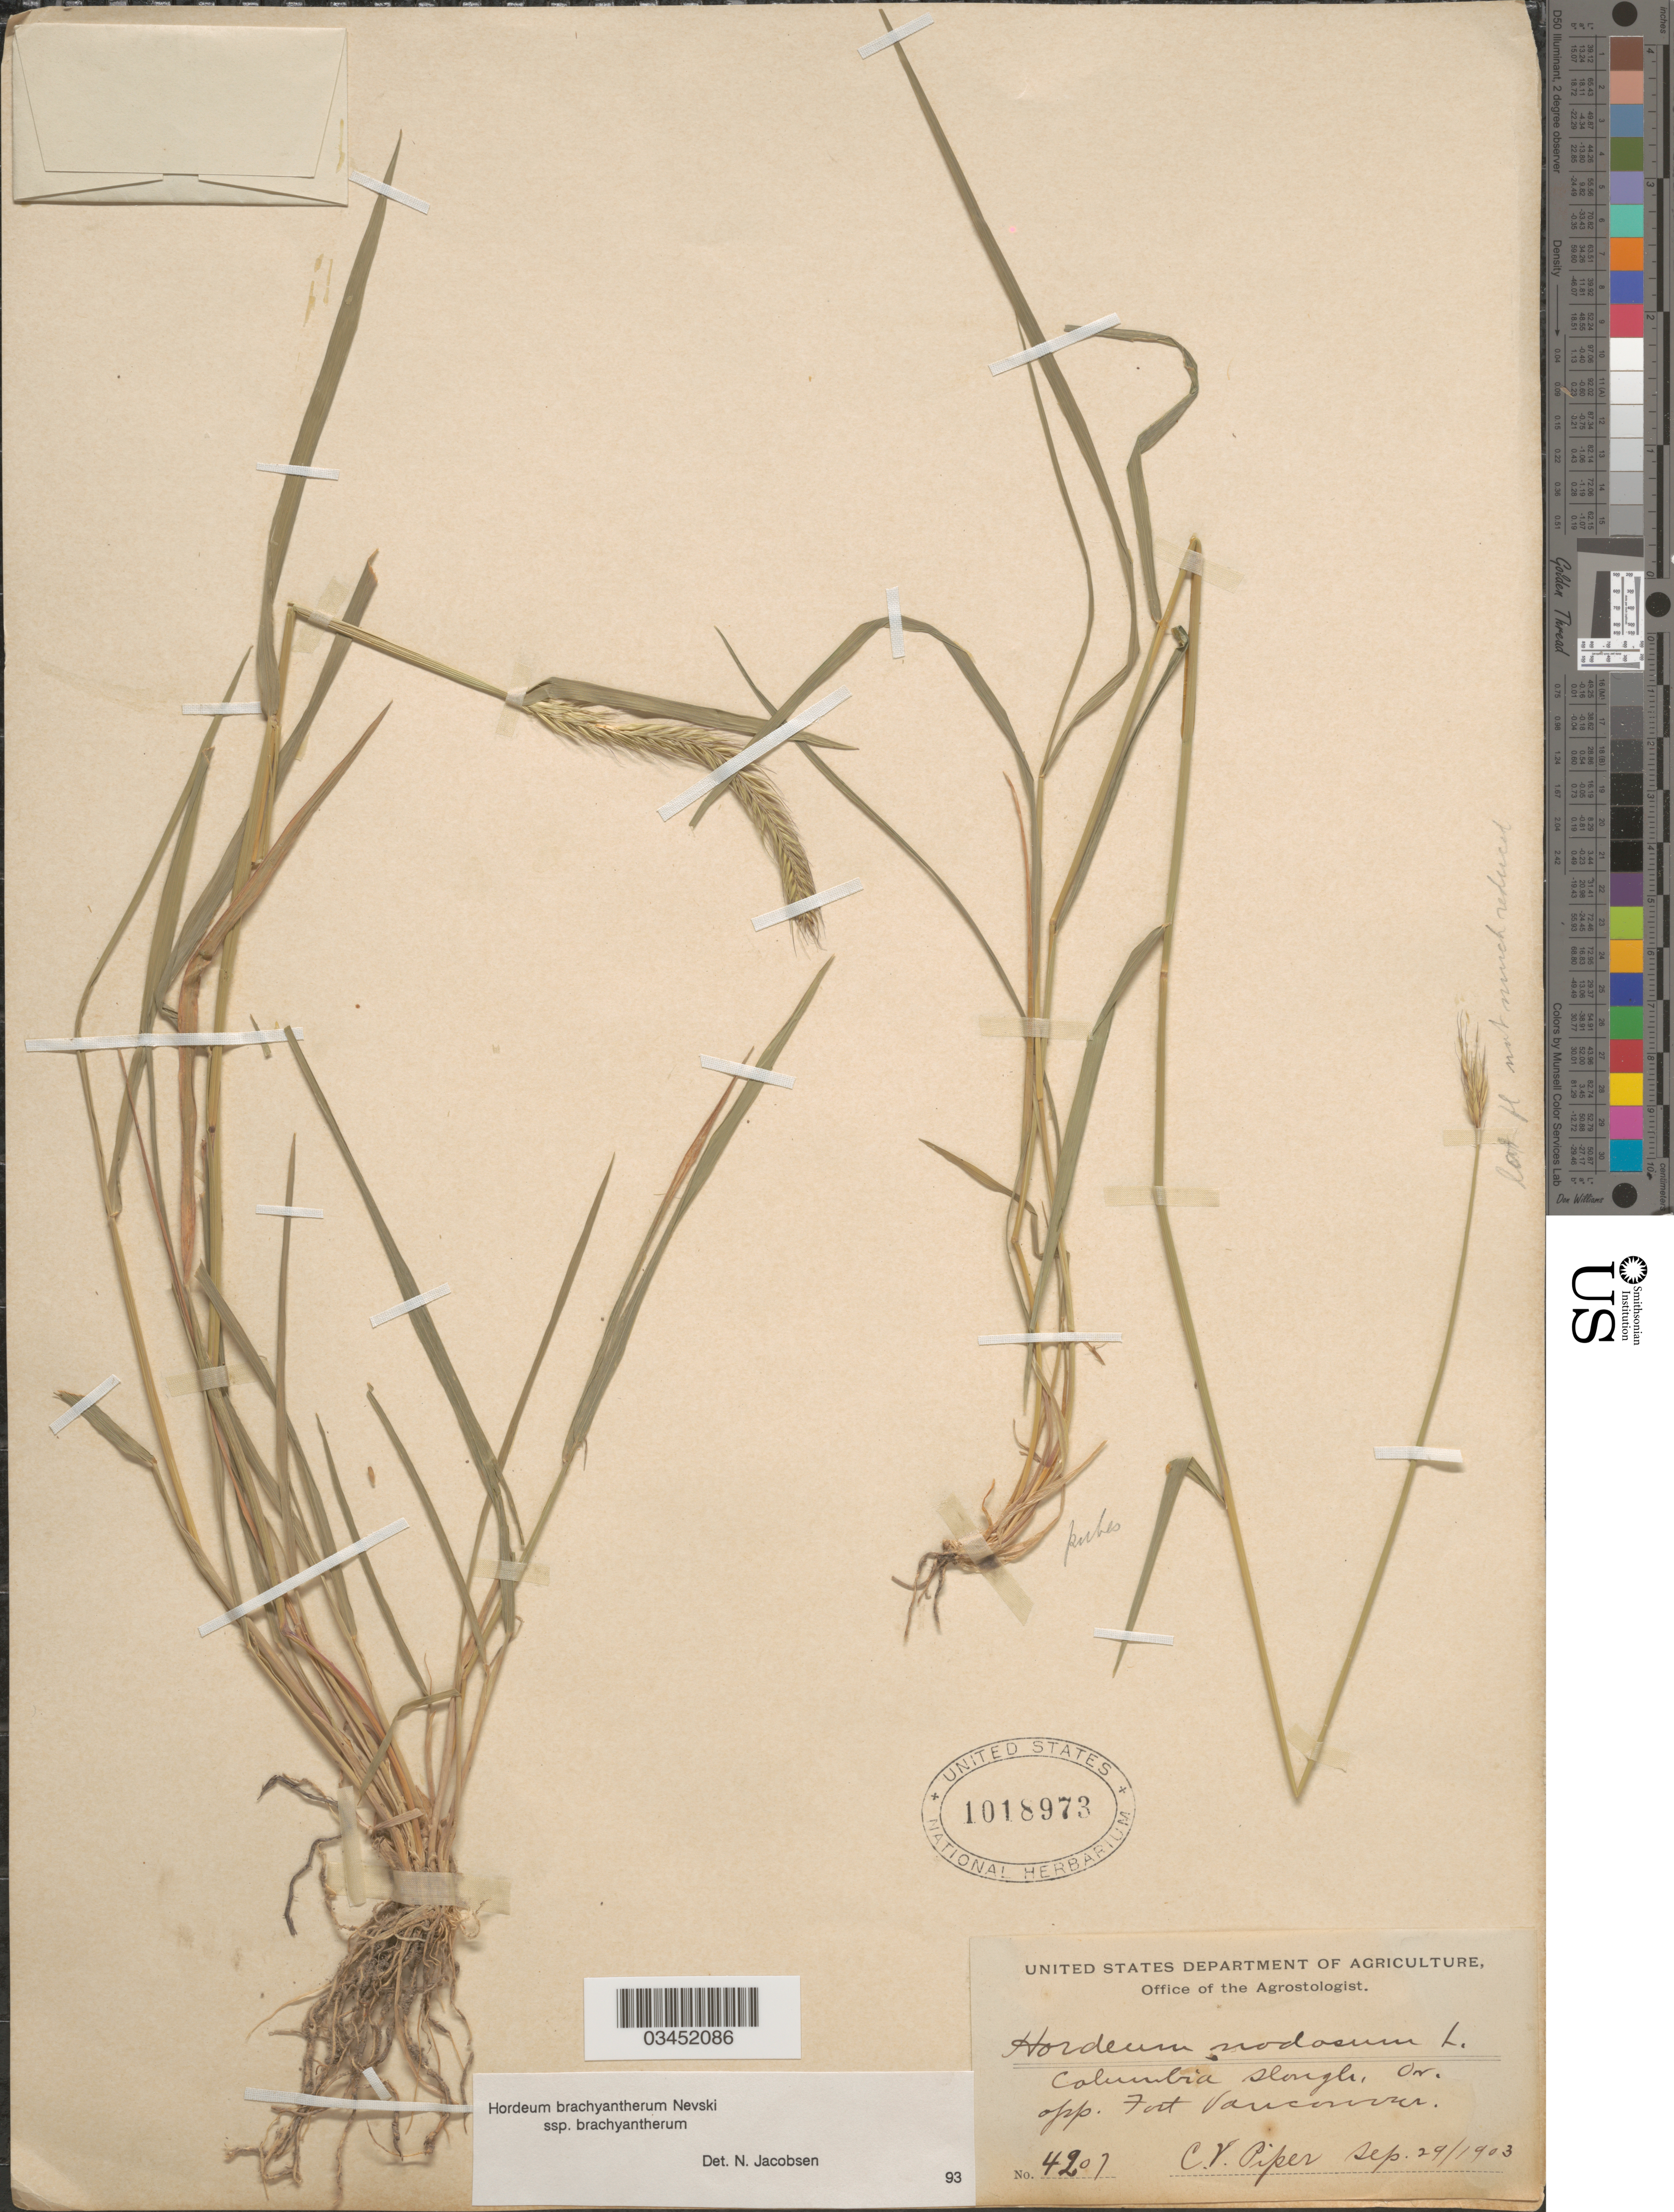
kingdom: Plantae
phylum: Tracheophyta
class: Liliopsida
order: Poales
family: Poaceae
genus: Hordeum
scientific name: Hordeum brachyantherum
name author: Nevski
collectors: C. V. Piper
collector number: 4207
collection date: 1903-09-29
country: United States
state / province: Oregon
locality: Columbia slough opp. Fort Vancouver.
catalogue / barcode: US 1018973